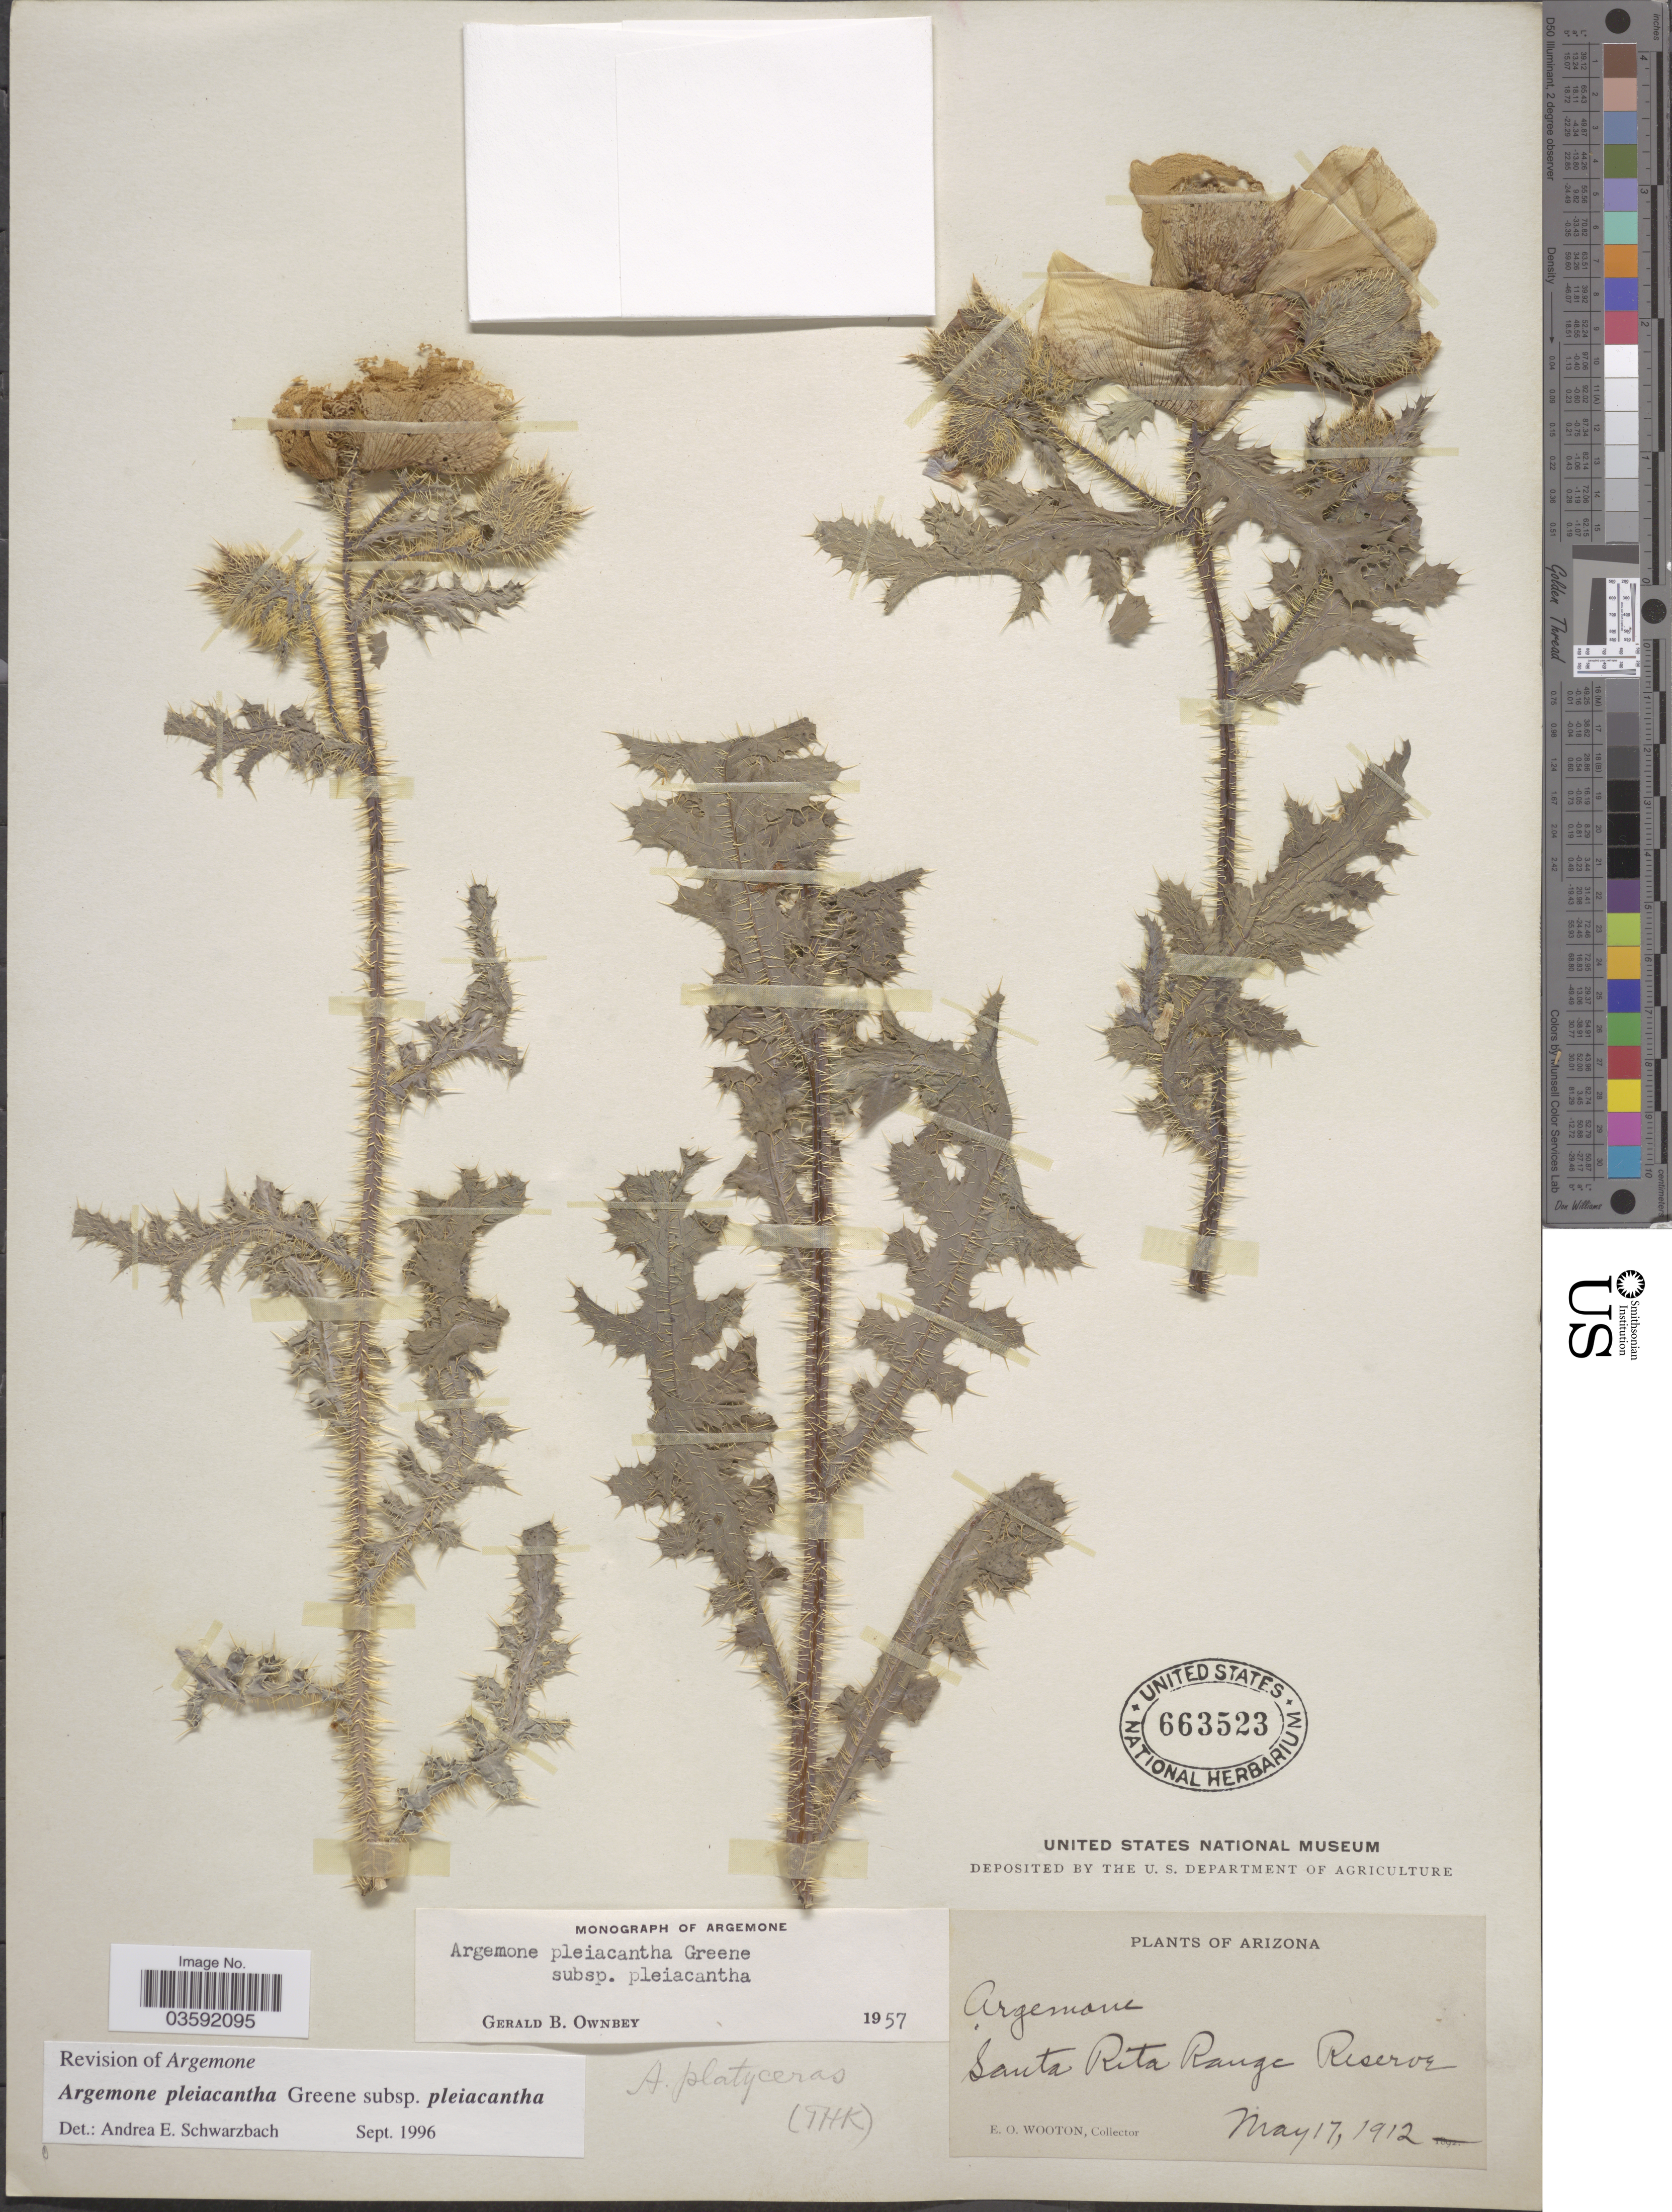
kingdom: Plantae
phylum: Tracheophyta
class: Magnoliopsida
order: Ranunculales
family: Papaveraceae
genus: Argemone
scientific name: Argemone pleiacantha subsp. pleiacantha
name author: Greene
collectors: E. O. Wooton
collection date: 1912-05-17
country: United States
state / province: Arizona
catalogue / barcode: US 663523